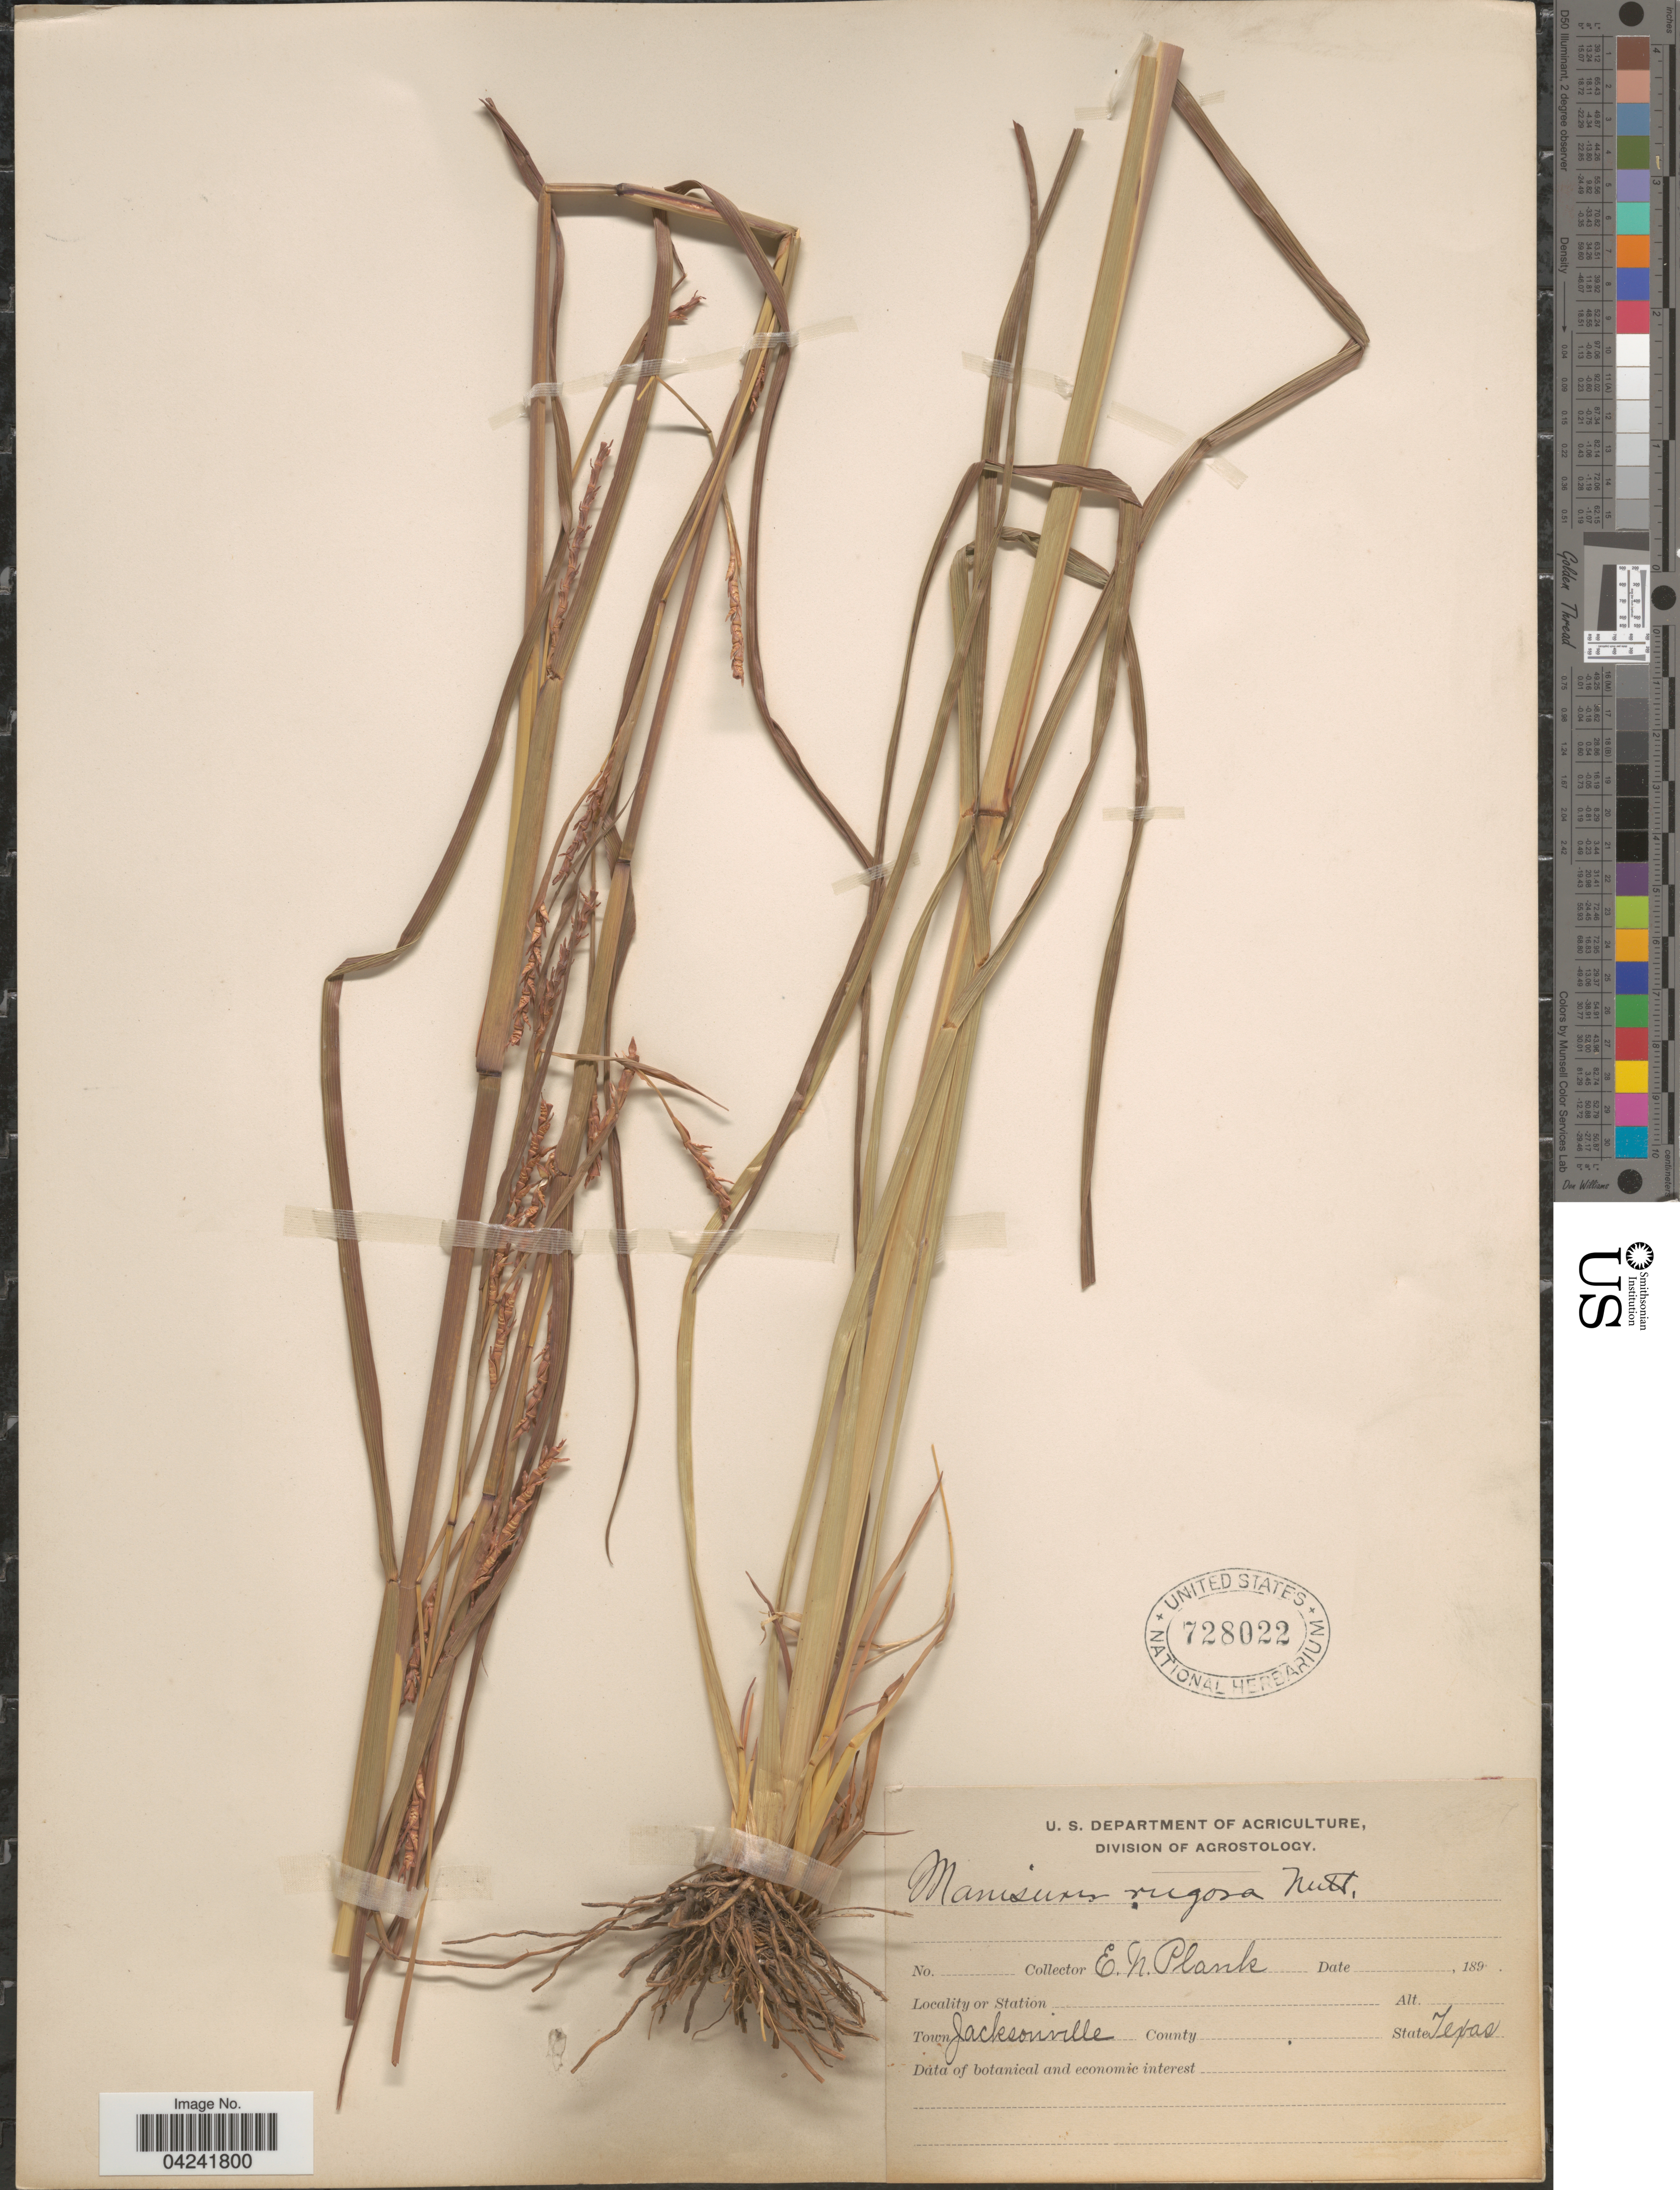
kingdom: Plantae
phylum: Tracheophyta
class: Liliopsida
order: Poales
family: Poaceae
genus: Mnesithea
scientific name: Mnesithea rugosa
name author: (Nutt.) de Koning & Sosef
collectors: E. Plank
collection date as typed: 189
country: United States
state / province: Texas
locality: Town Jacksonville.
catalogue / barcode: US 728022